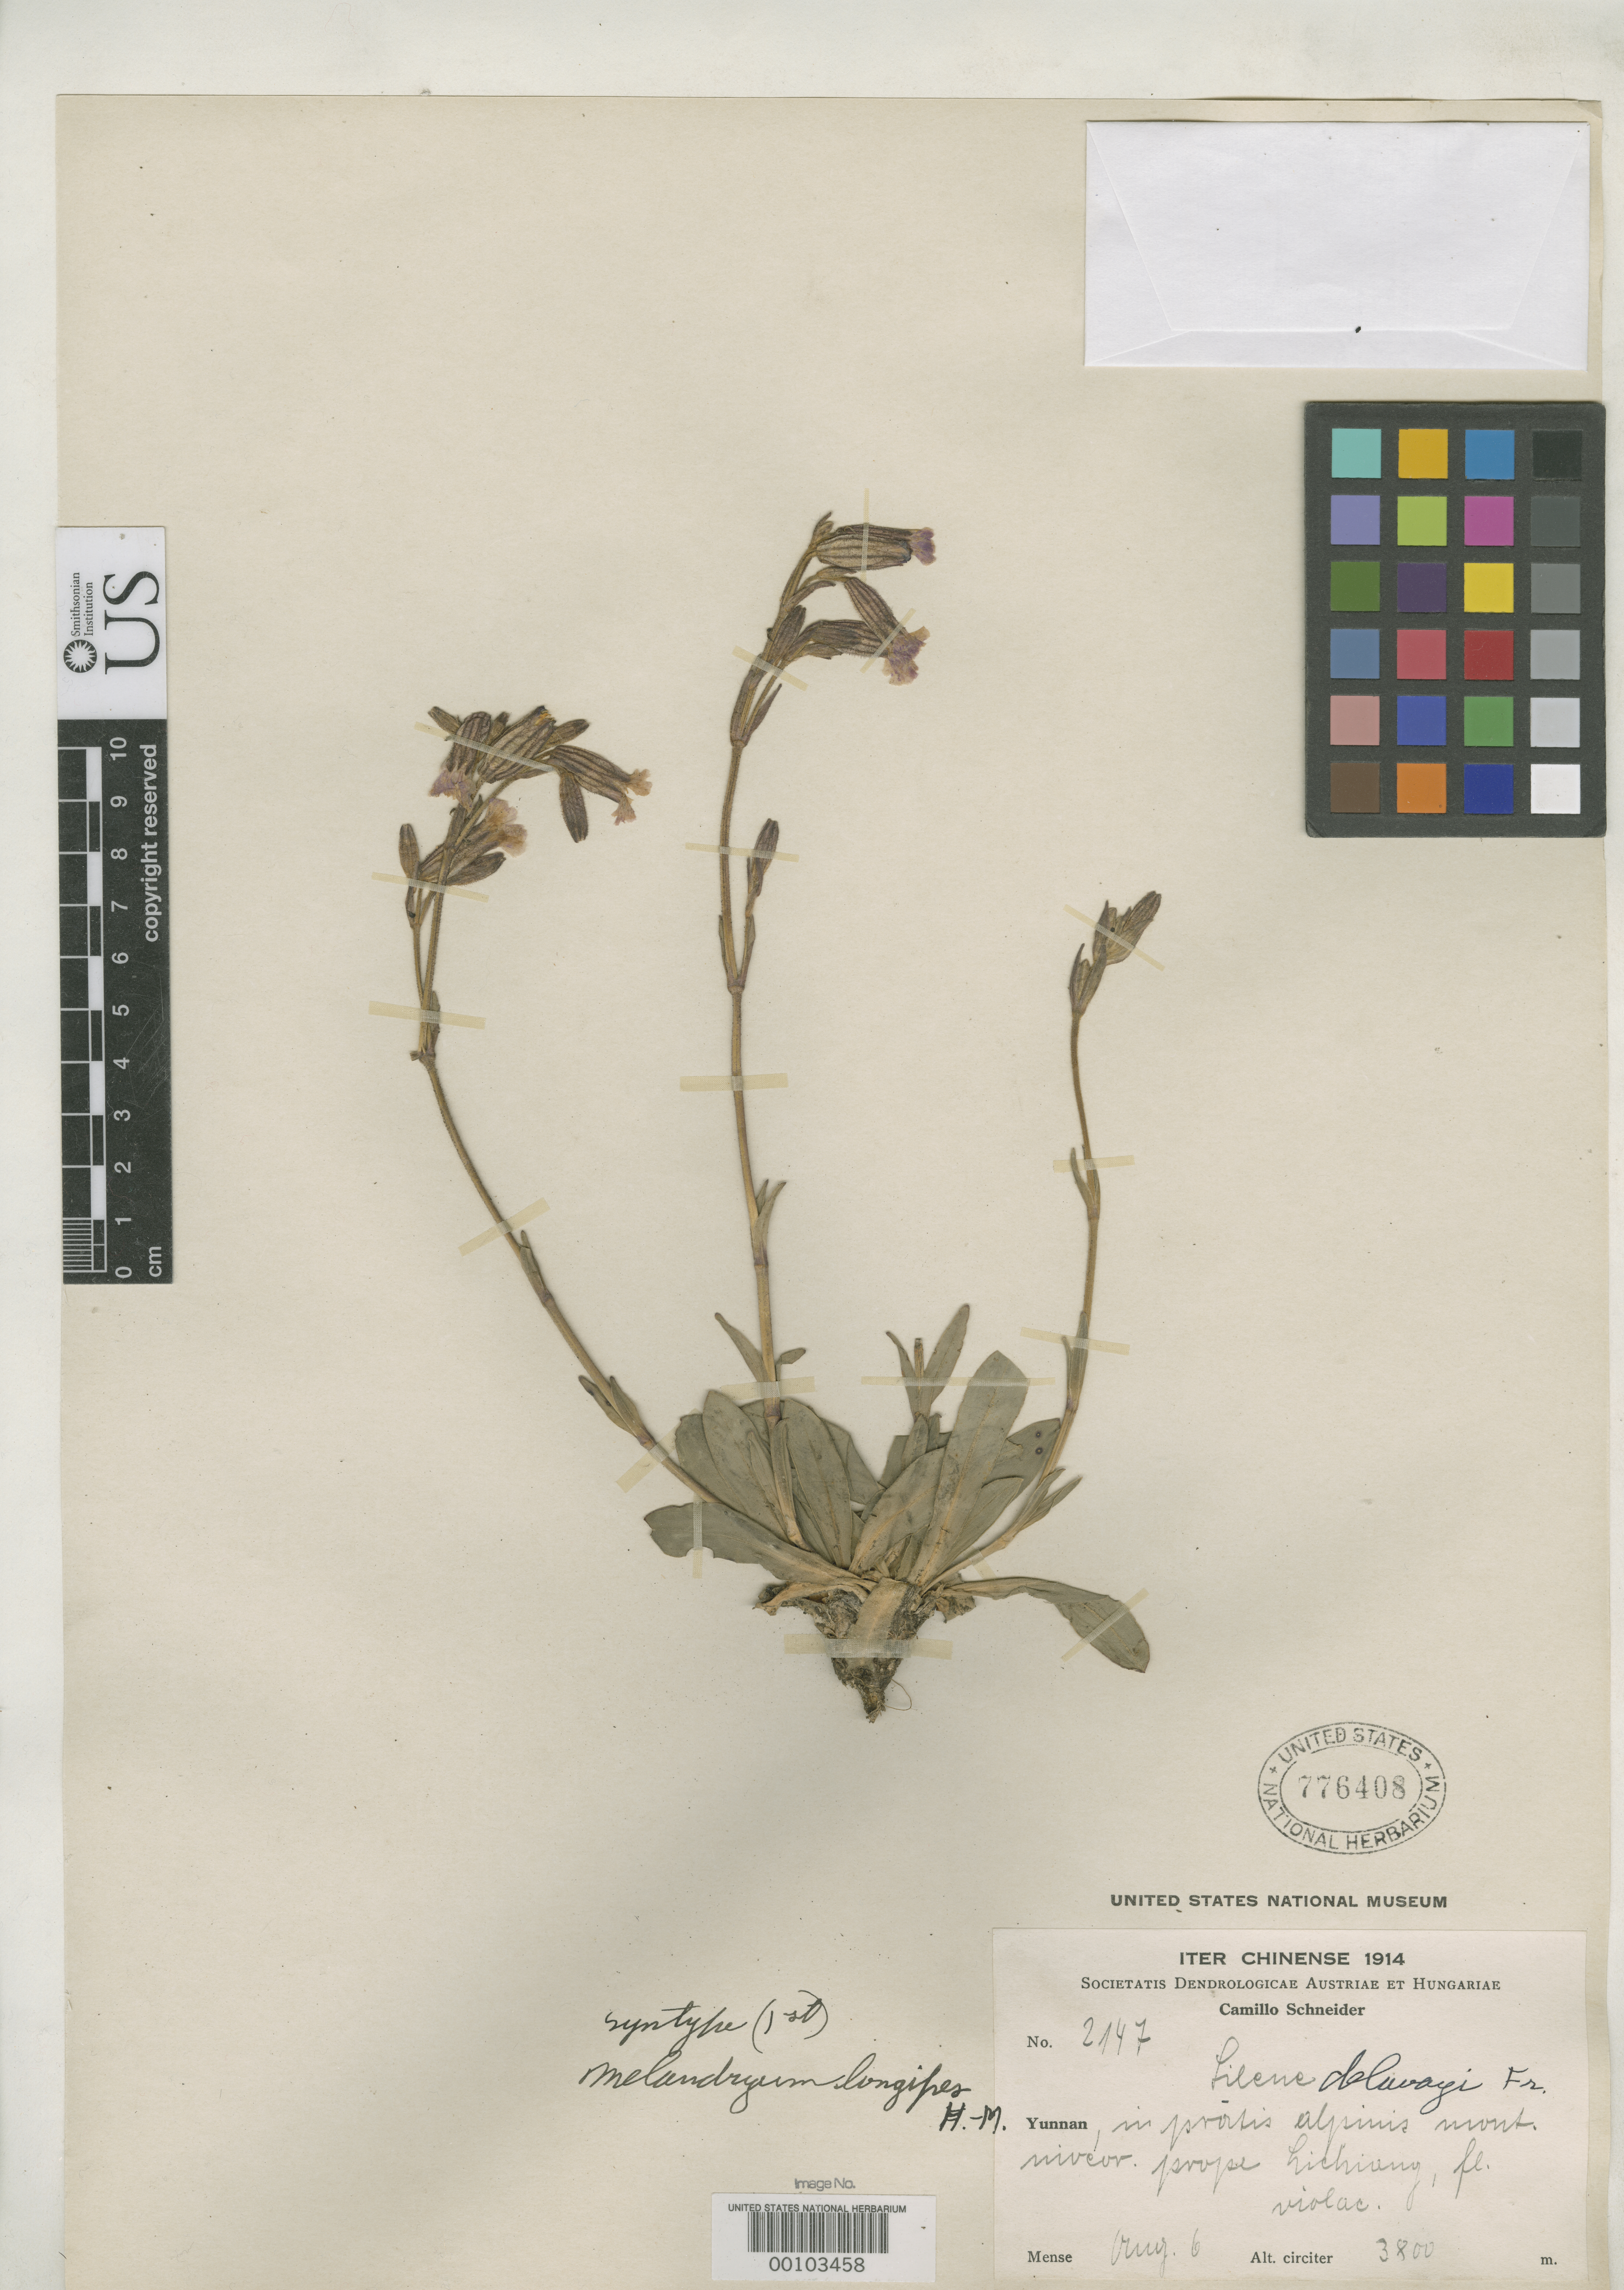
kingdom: Plantae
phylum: Tracheophyta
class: Magnoliopsida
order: Caryophyllales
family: Caryophyllaceae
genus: Melandrium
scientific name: Melandrium longipes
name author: Hand.-Mazz.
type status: Isosyntype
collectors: C. K. Schneider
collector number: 2147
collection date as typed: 06 Aug 1914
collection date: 1914-08-06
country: China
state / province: Yunnan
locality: Montes.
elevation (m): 3800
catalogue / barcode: US 776408